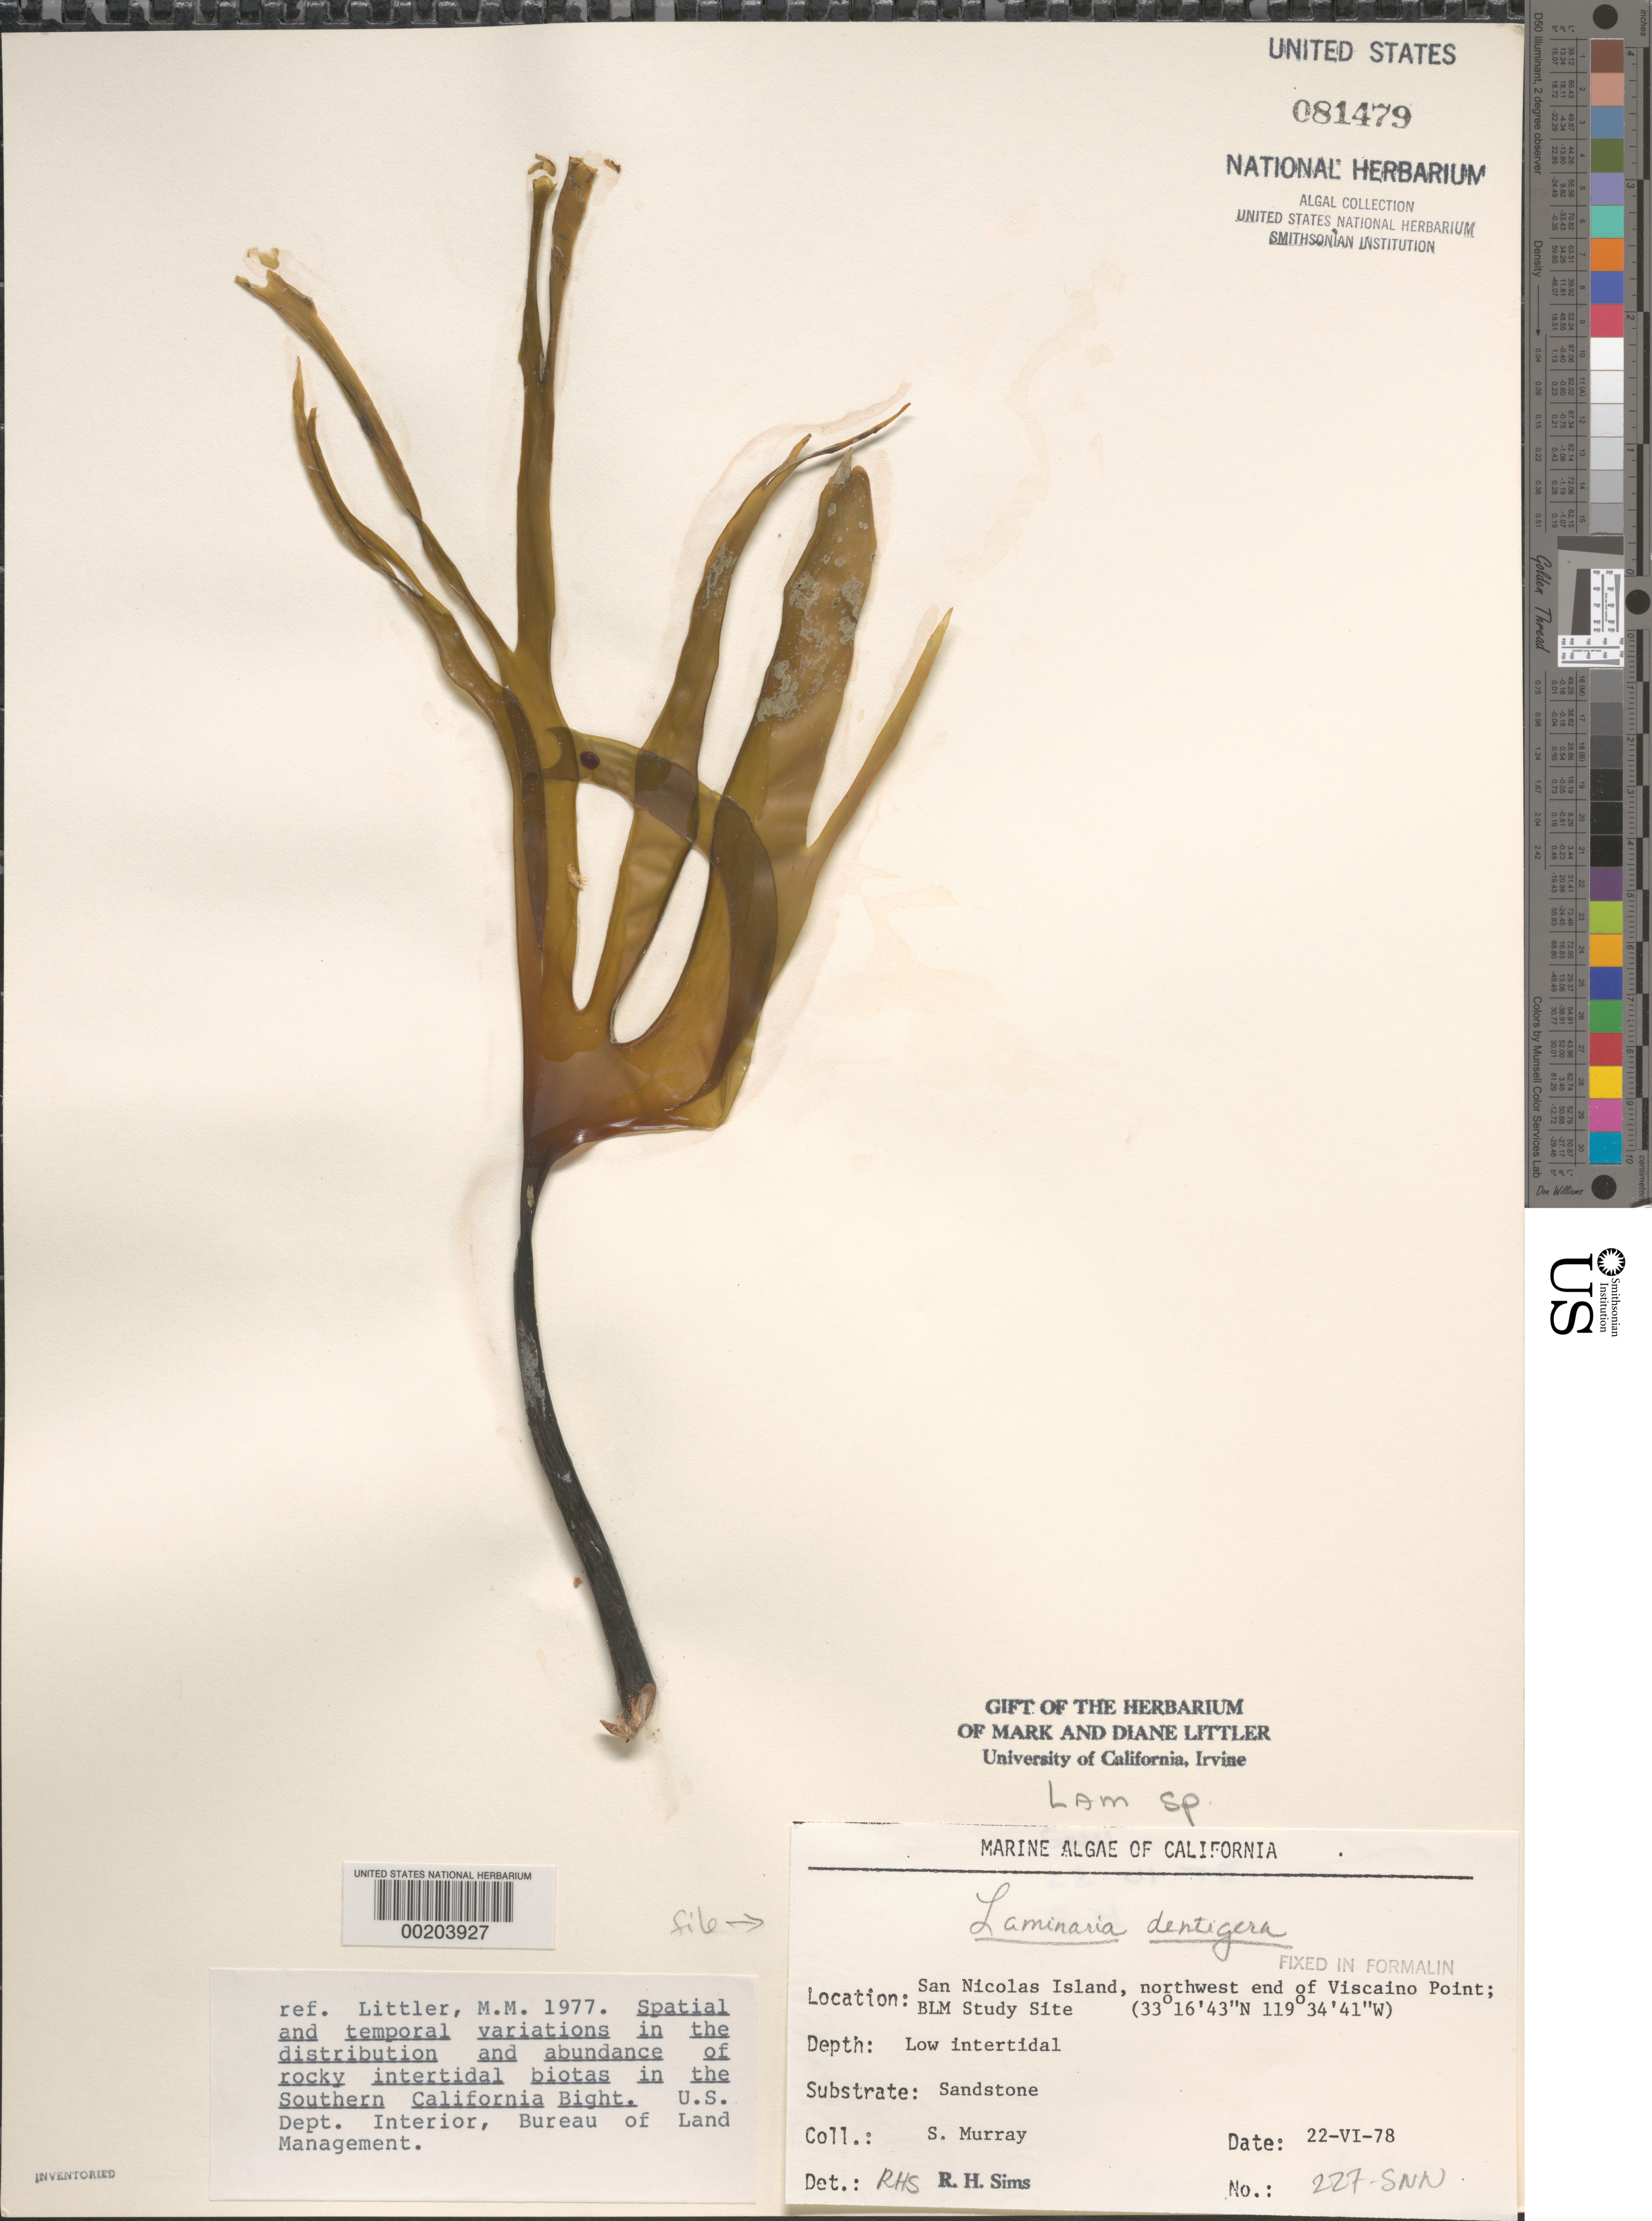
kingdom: Chromista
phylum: Ochrophyta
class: Phaeophyceae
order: Laminariales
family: Laminariaceae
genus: Laminaria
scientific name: Laminaria dentigera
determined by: Sims, Robert H.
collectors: S. N. Murray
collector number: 227-snn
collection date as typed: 22 Jun 1978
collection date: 1978-06-22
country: United States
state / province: California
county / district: Ventura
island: San Nicolas Island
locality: Northwest end of Vizcaino Point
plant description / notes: BLM-SOCALBIGHT Rocky Intertidal Survey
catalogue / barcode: US 81479